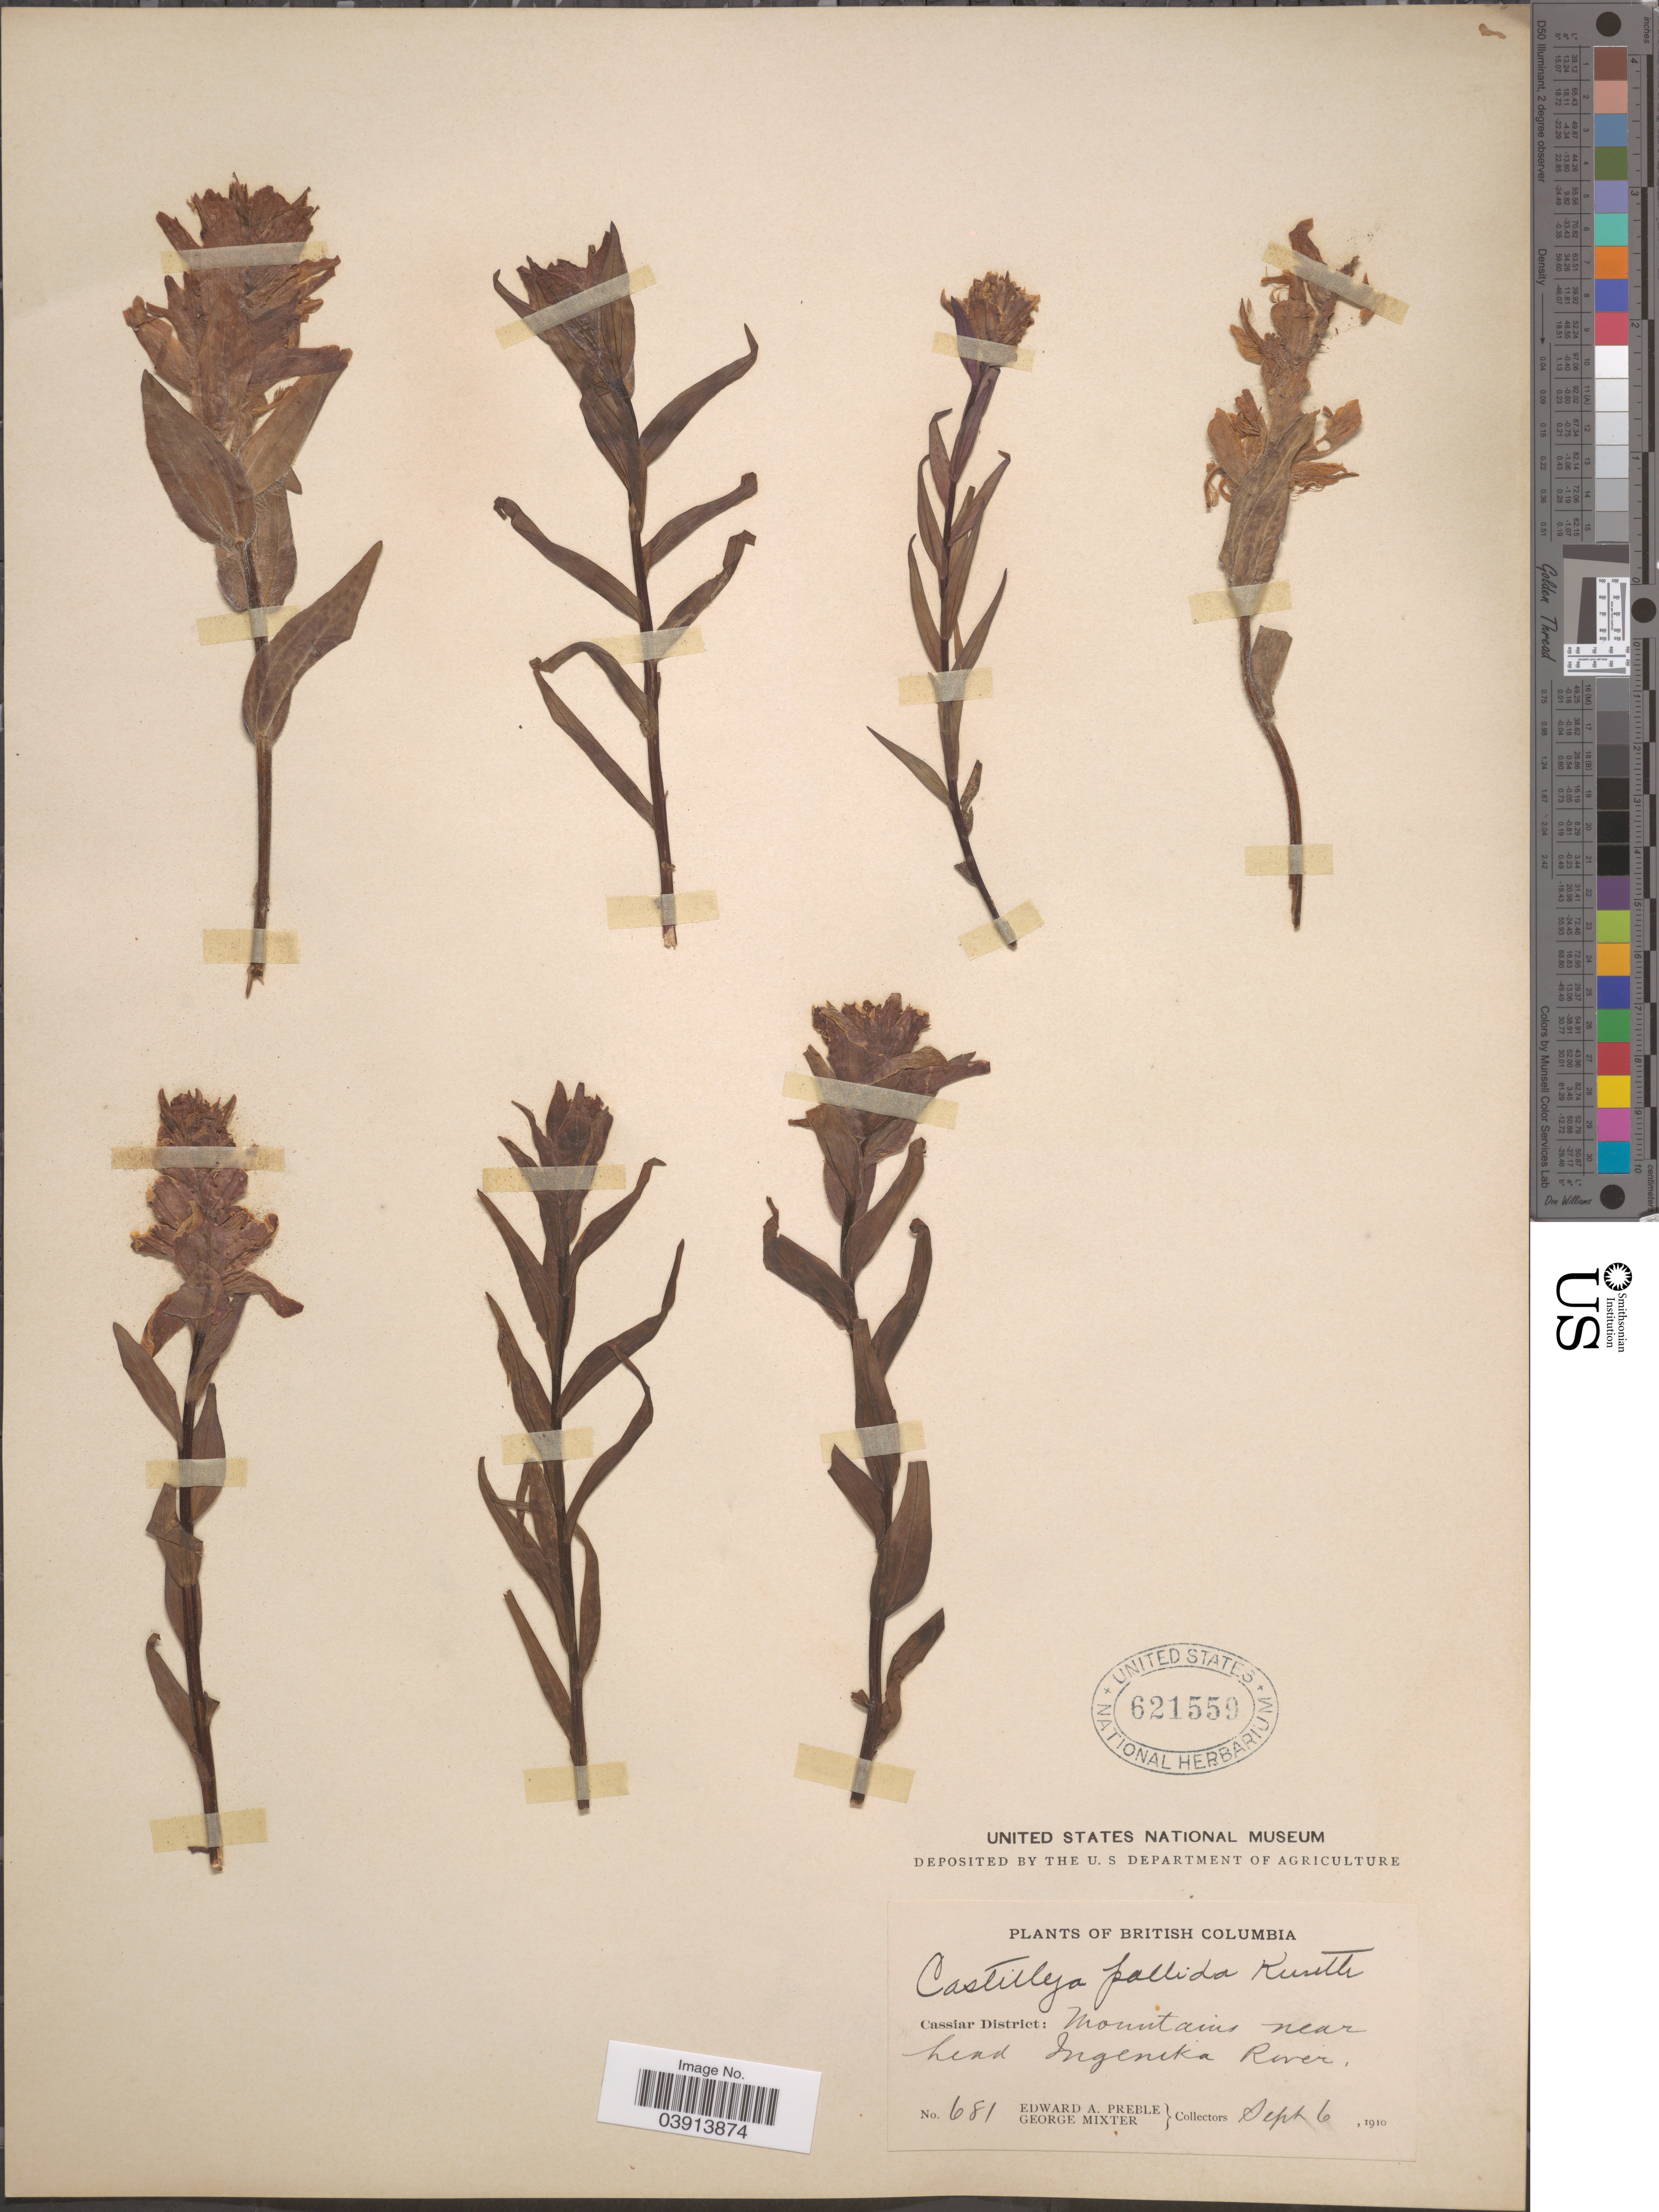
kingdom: Plantae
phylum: Tracheophyta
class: Magnoliopsida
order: Lamiales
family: Orobanchaceae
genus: Castilleja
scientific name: Castilleja rhexiifolia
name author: Rydb.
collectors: E. Preble & G. Mixter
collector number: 681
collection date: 1910-09-06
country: Canada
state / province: British Columbia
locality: Cassiar District: Mountains near head Ingenika River.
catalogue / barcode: US 621559